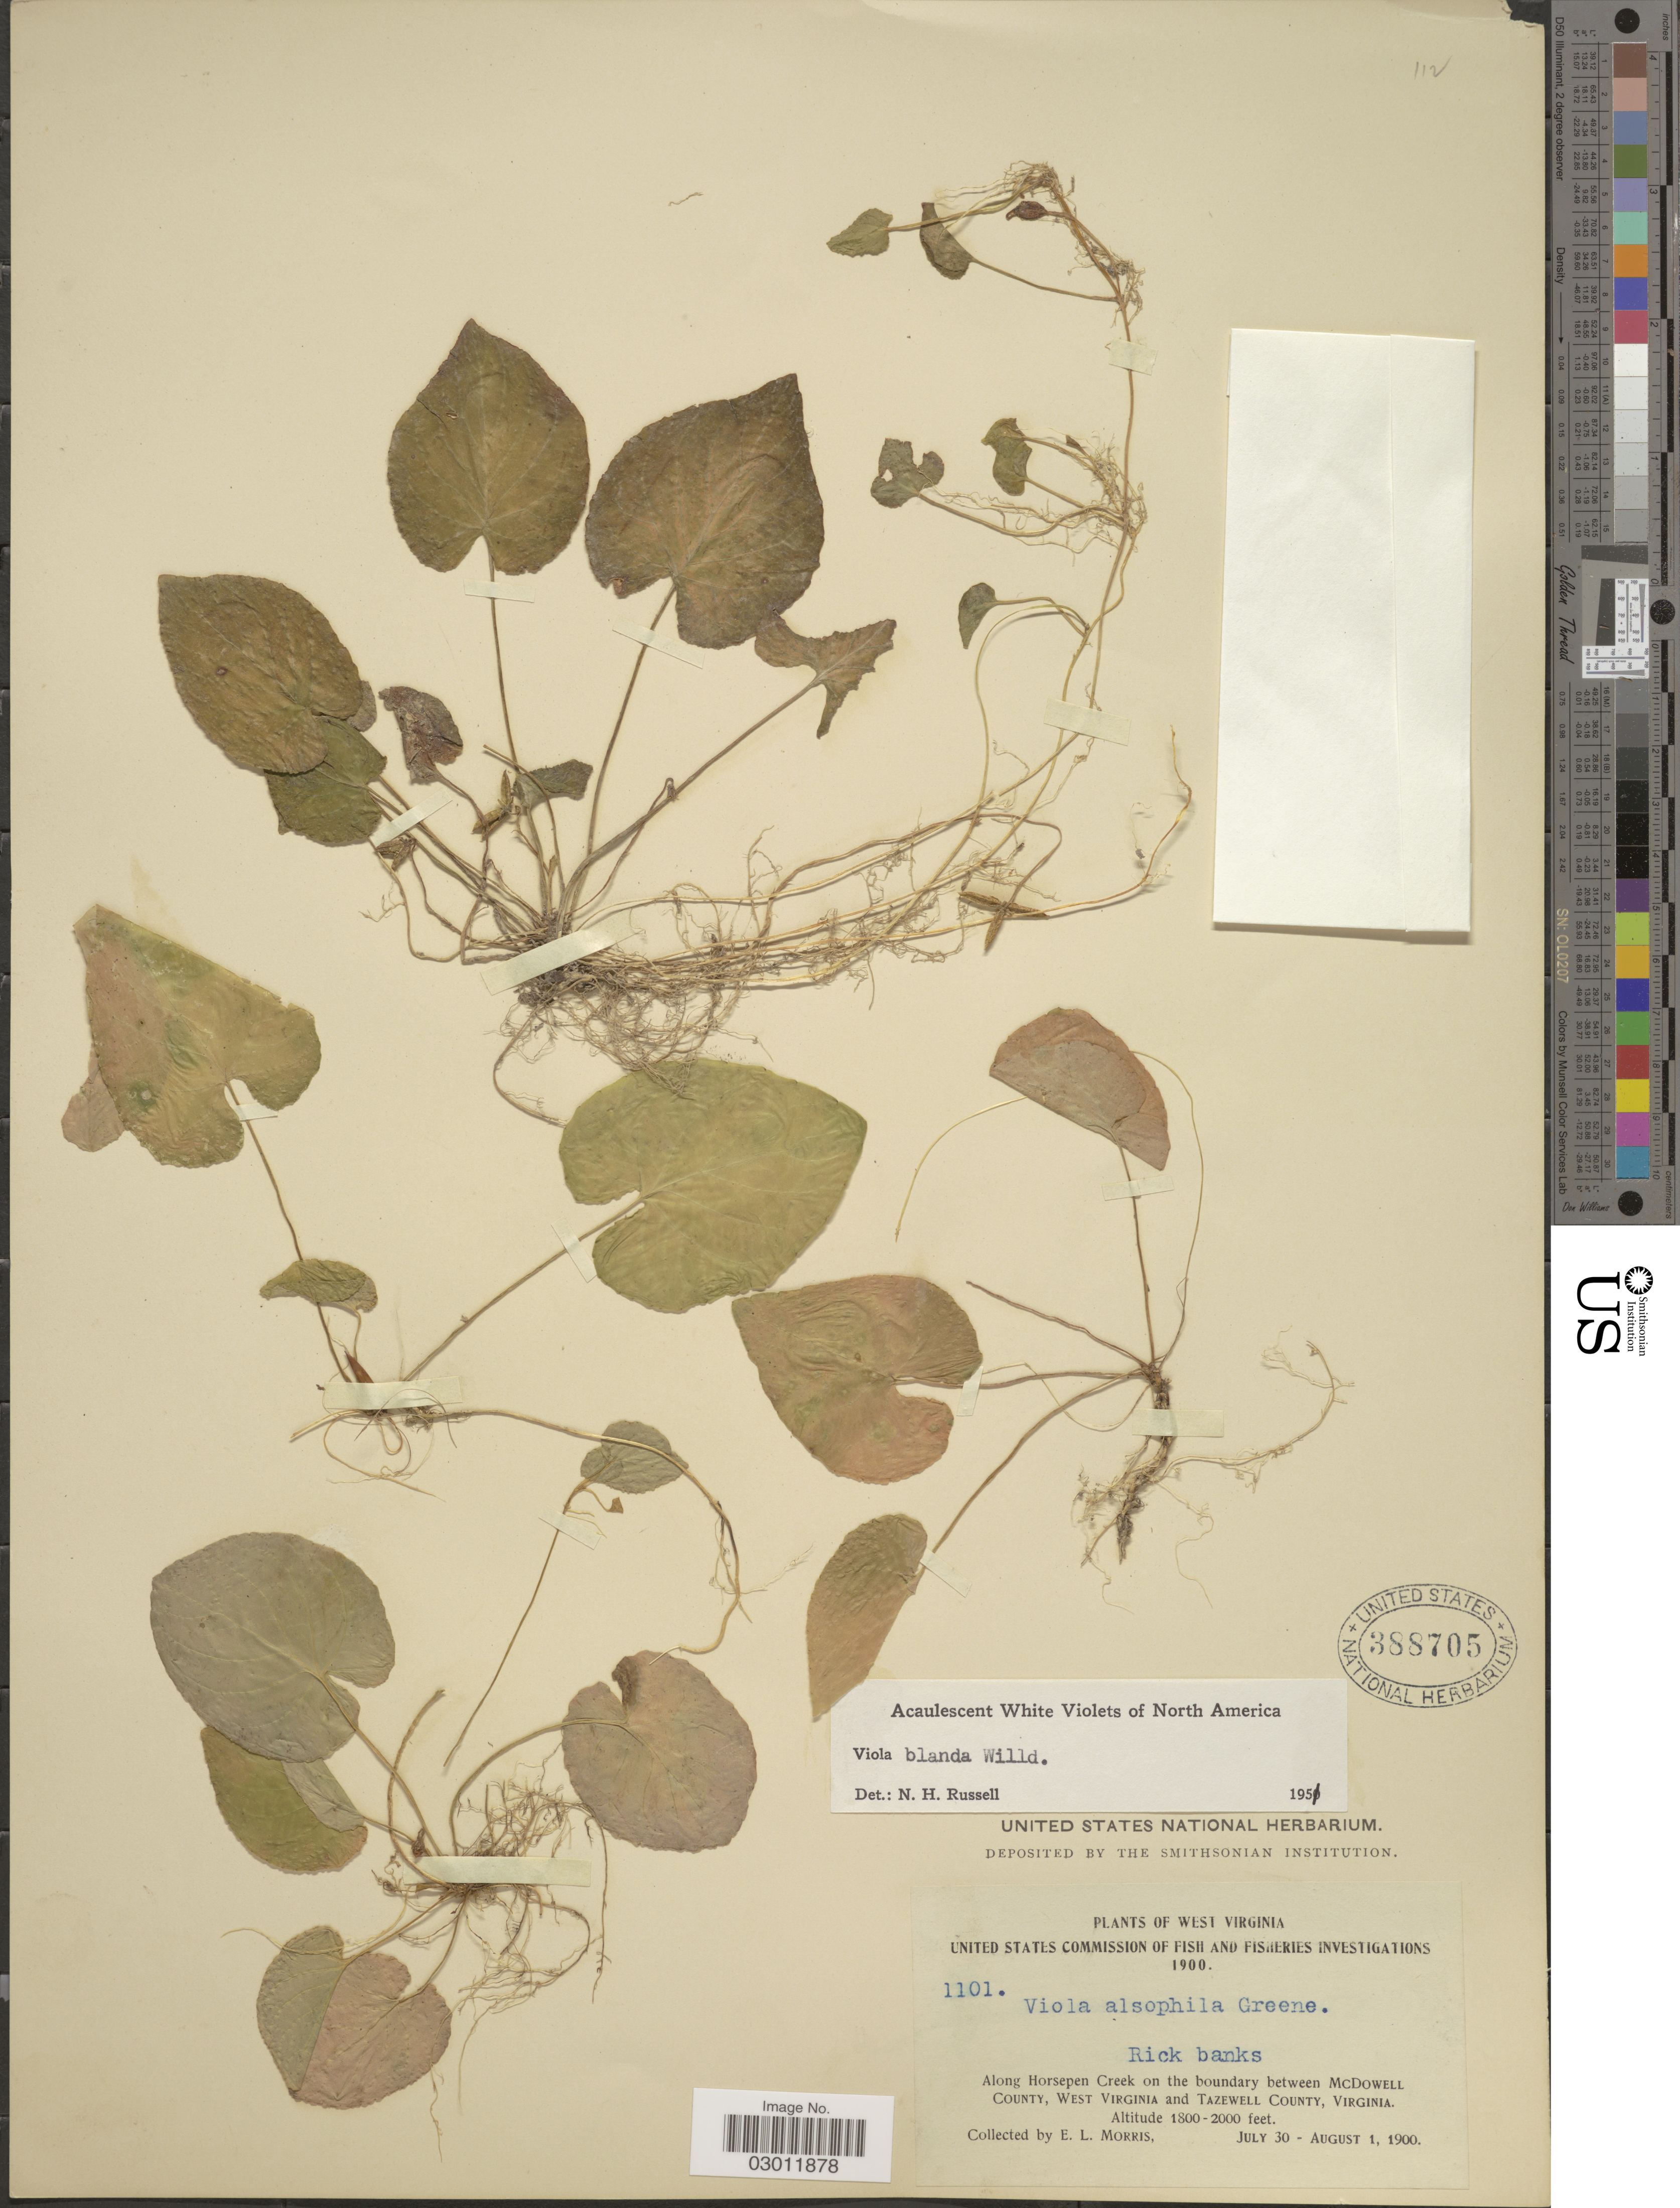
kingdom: Plantae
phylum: Tracheophyta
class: Magnoliopsida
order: Malpighiales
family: Violaceae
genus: Viola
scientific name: Viola blanda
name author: Willd.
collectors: E. Morris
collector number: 1101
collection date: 1900-07-30/1900-08-01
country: United States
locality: Rick banks. Along Horsepen Creek on the boundary between McDowell County, West Virginia and Tazewell County, Virginia.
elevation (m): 549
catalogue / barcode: US 388705